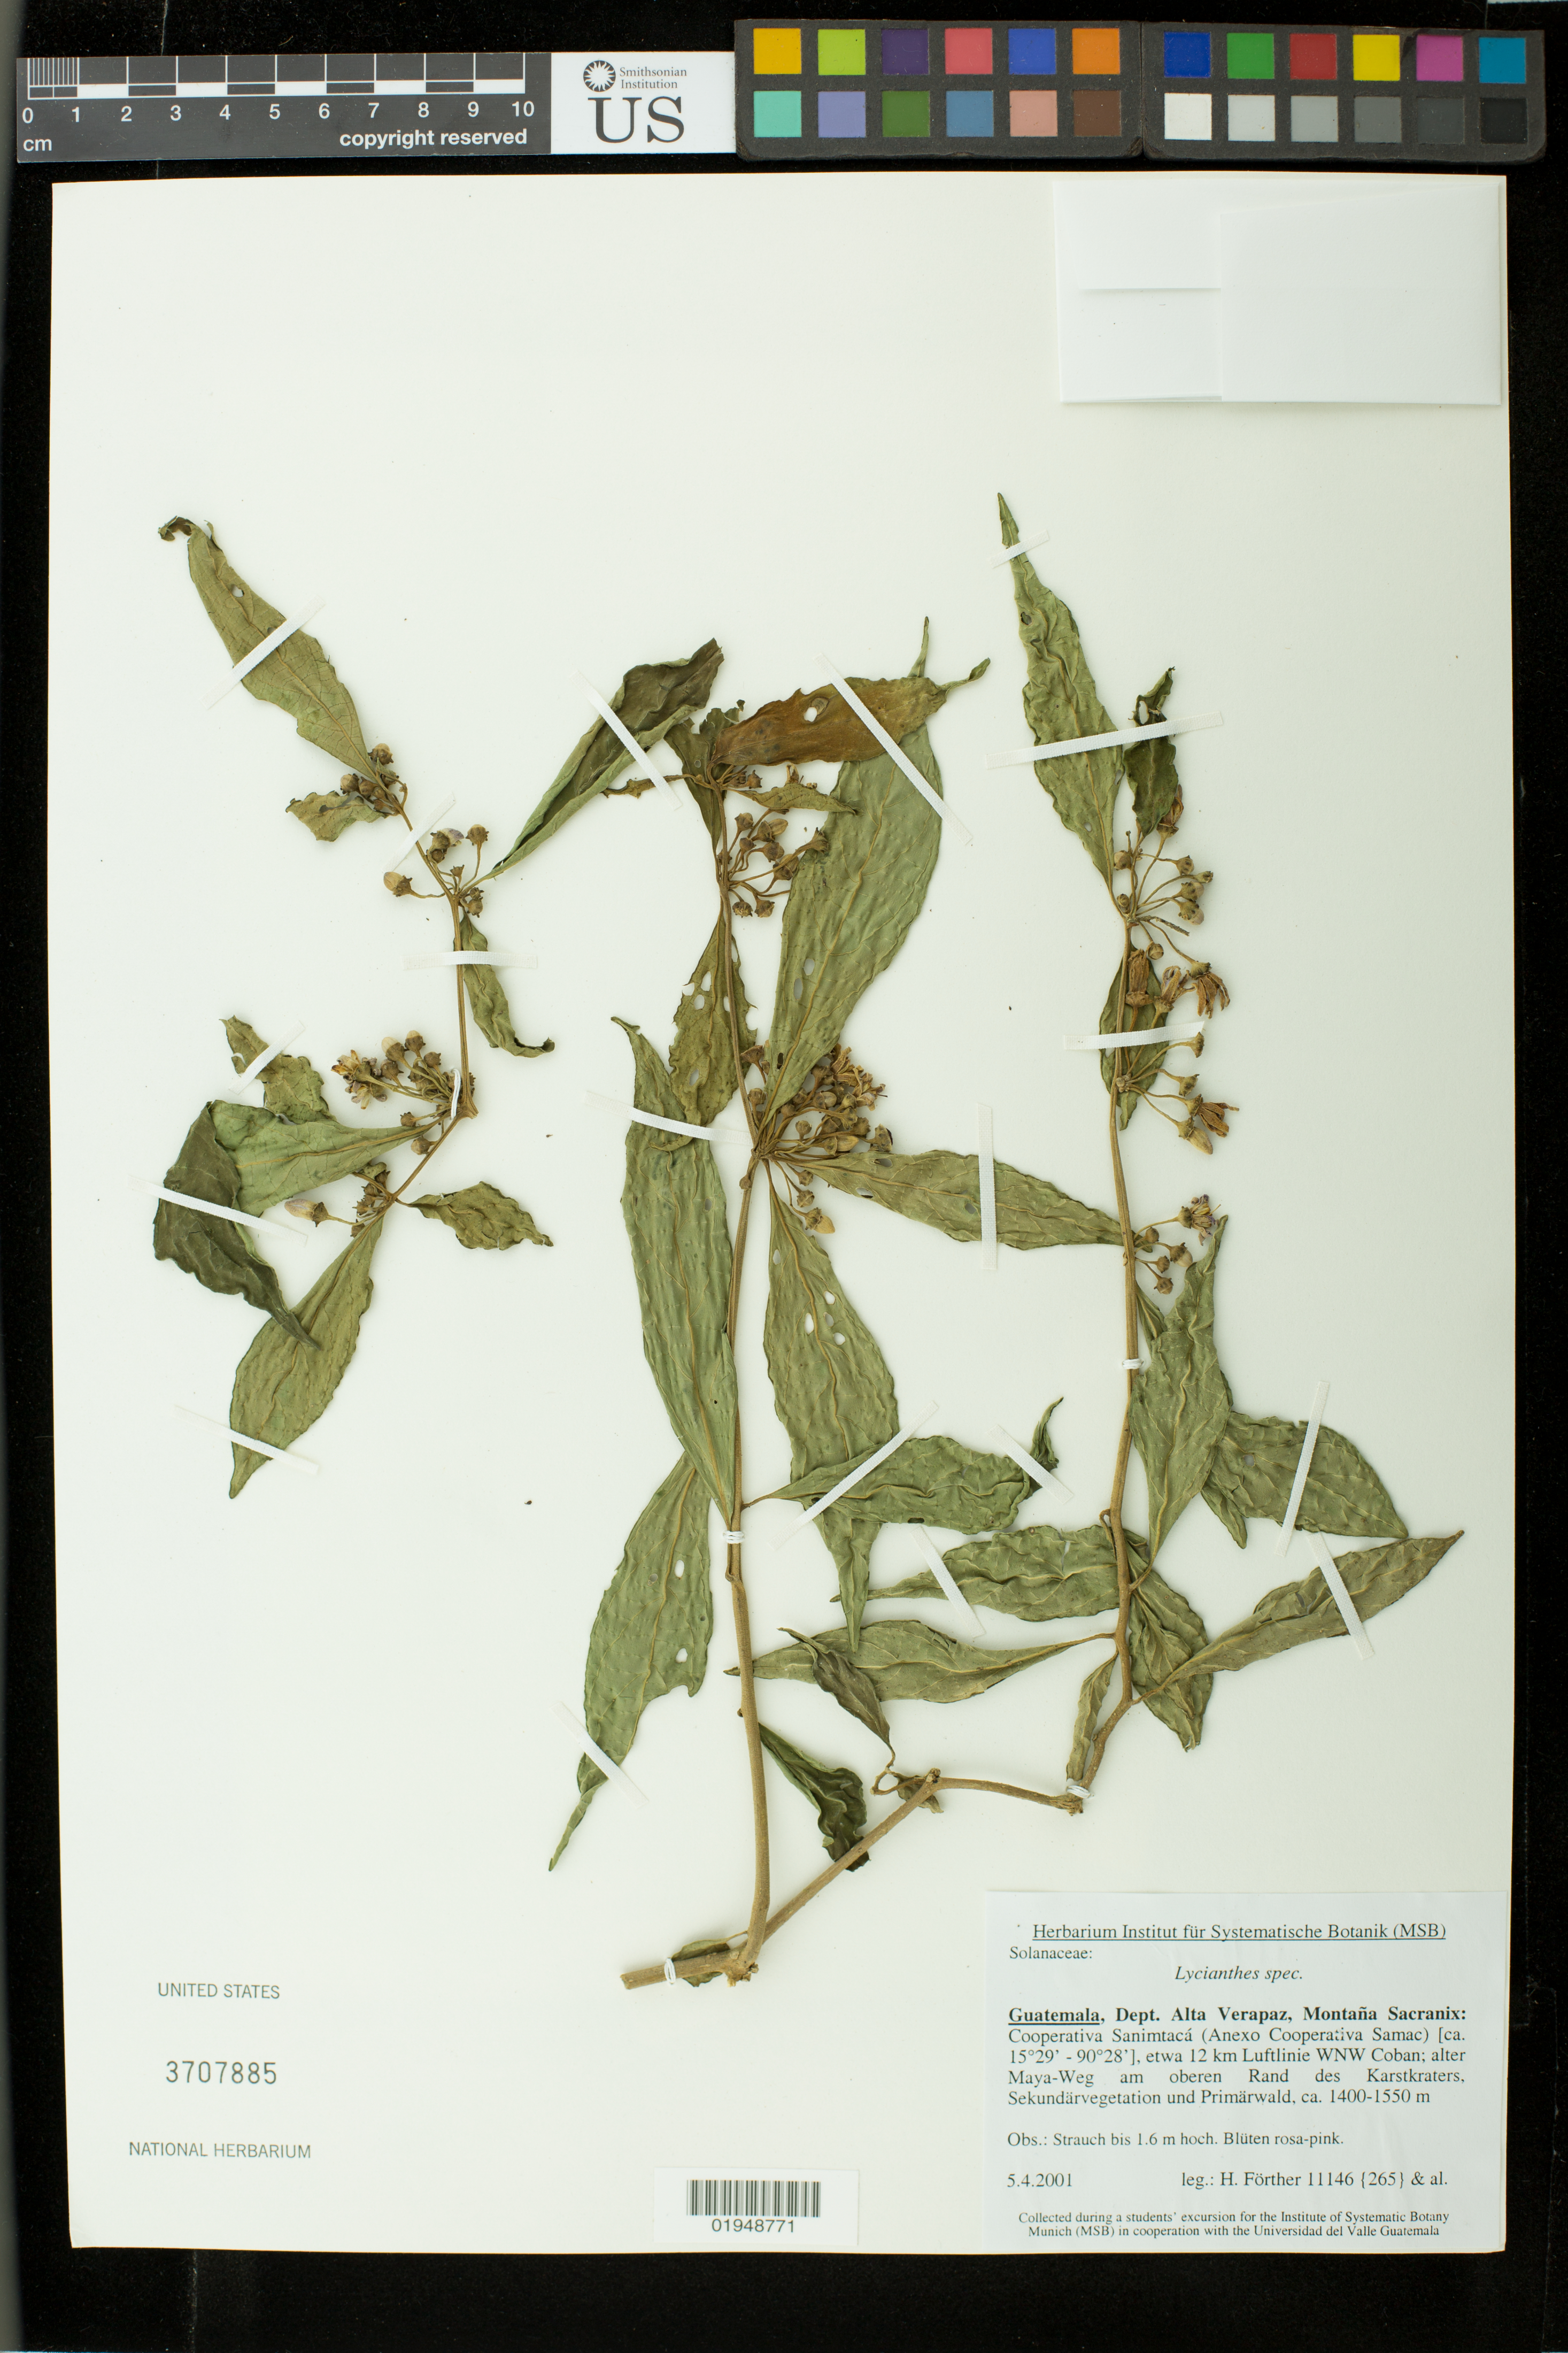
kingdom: Plantae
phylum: Tracheophyta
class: Magnoliopsida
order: Solanales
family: Solanaceae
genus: Lycianthes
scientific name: Lycianthes sp.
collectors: H. Förther & et al.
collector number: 11146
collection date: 2001-04-05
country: Guatemala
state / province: Alta Verapaz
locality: Dept Alta Verapaz, Montaña Sacranix: Cooperativa Sanimtacá (Anexo Copperativa Samac), etwa 12 km Luftline WNW Coban; alter Maya-Weg am oberen Rand des Karstkraters, Sekundärvegetation und Primärwald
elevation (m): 1400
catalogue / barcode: US 3707885